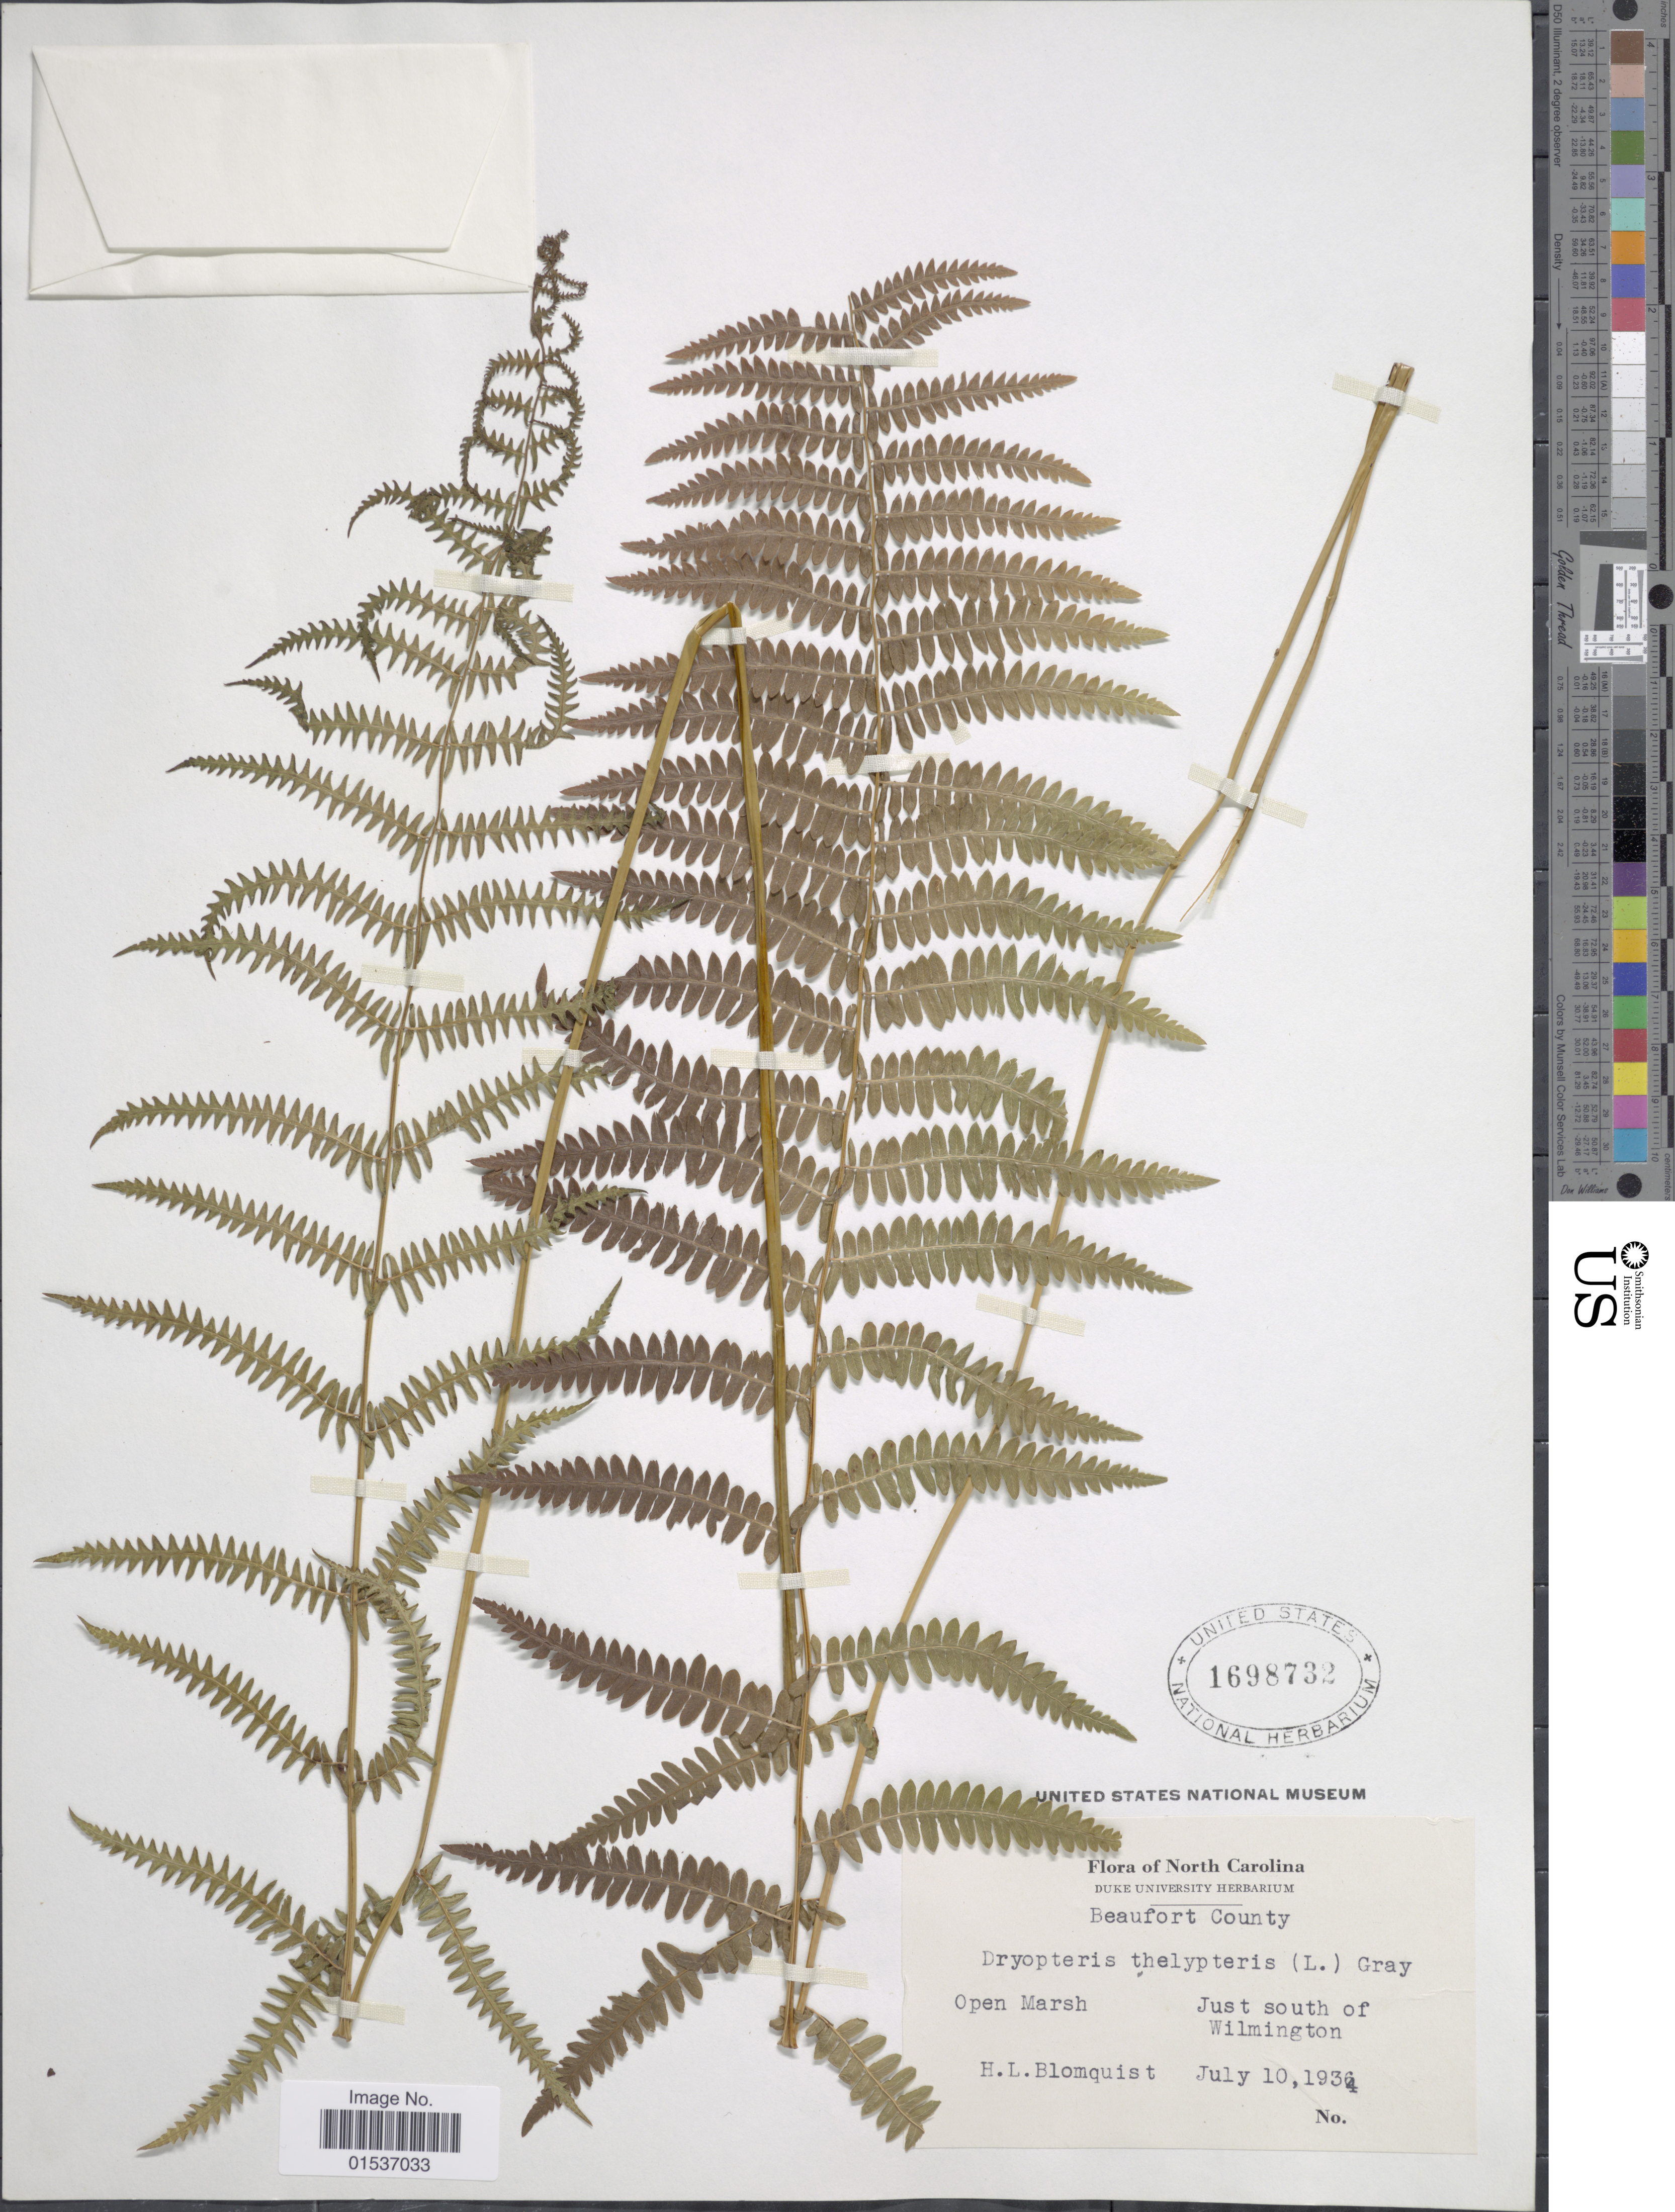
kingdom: Plantae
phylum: Tracheophyta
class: Polypodiopsida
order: Polypodiales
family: Thelypteridaceae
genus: Thelypteris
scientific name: Thelypteris palustris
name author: (Salisb.) Schott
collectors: H. Blomquist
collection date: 1934-07-10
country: United States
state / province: North Carolina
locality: North Carolina. Just south of Wilmington.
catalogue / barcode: US 1698732